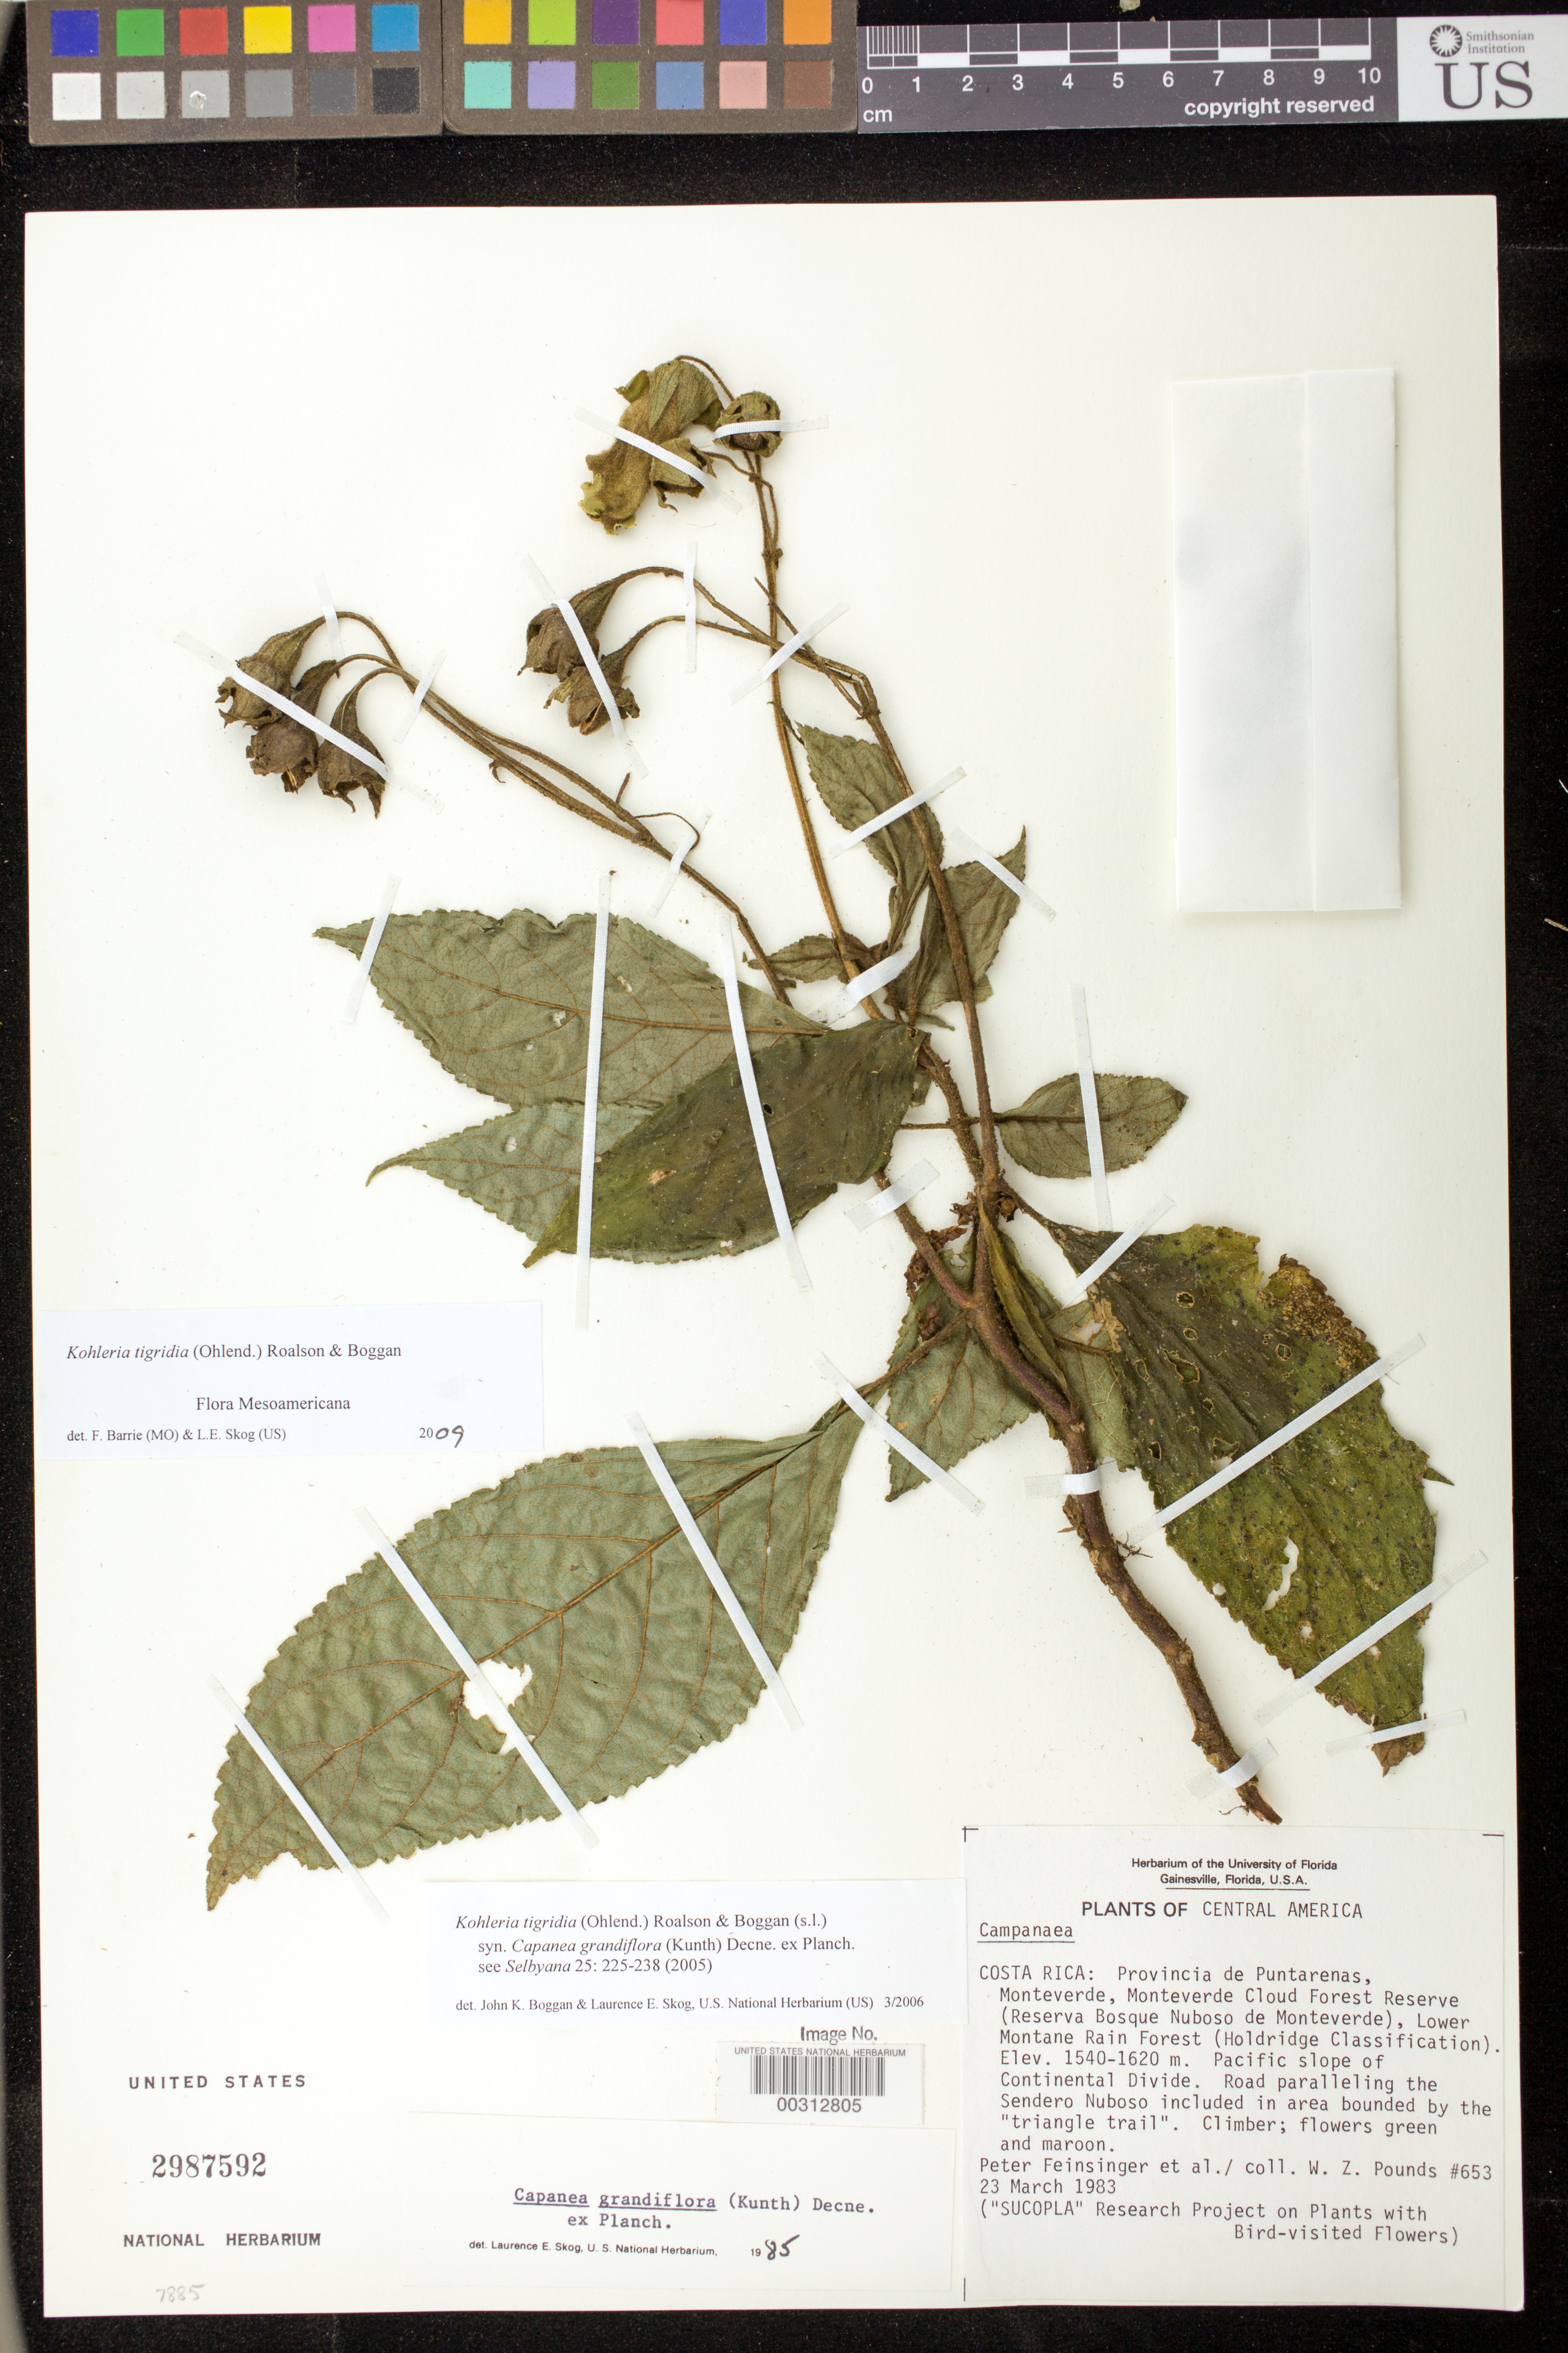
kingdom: Plantae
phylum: Tracheophyta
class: Magnoliopsida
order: Lamiales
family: Gesneriaceae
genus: Kohleria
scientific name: Kohleria tigridia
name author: (Ohlend.) Roalson & Boggan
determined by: Boggan, J. K.; Skog, L. E.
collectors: P. Feinsinger & W. Pounds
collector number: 653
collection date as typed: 23 Mar 1983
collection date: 1983-03-23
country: Costa Rica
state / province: Puntarenas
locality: Monteverde, Reserva Bosque Nuboso de Monteverde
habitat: Lower montane rain forest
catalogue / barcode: US 2987592